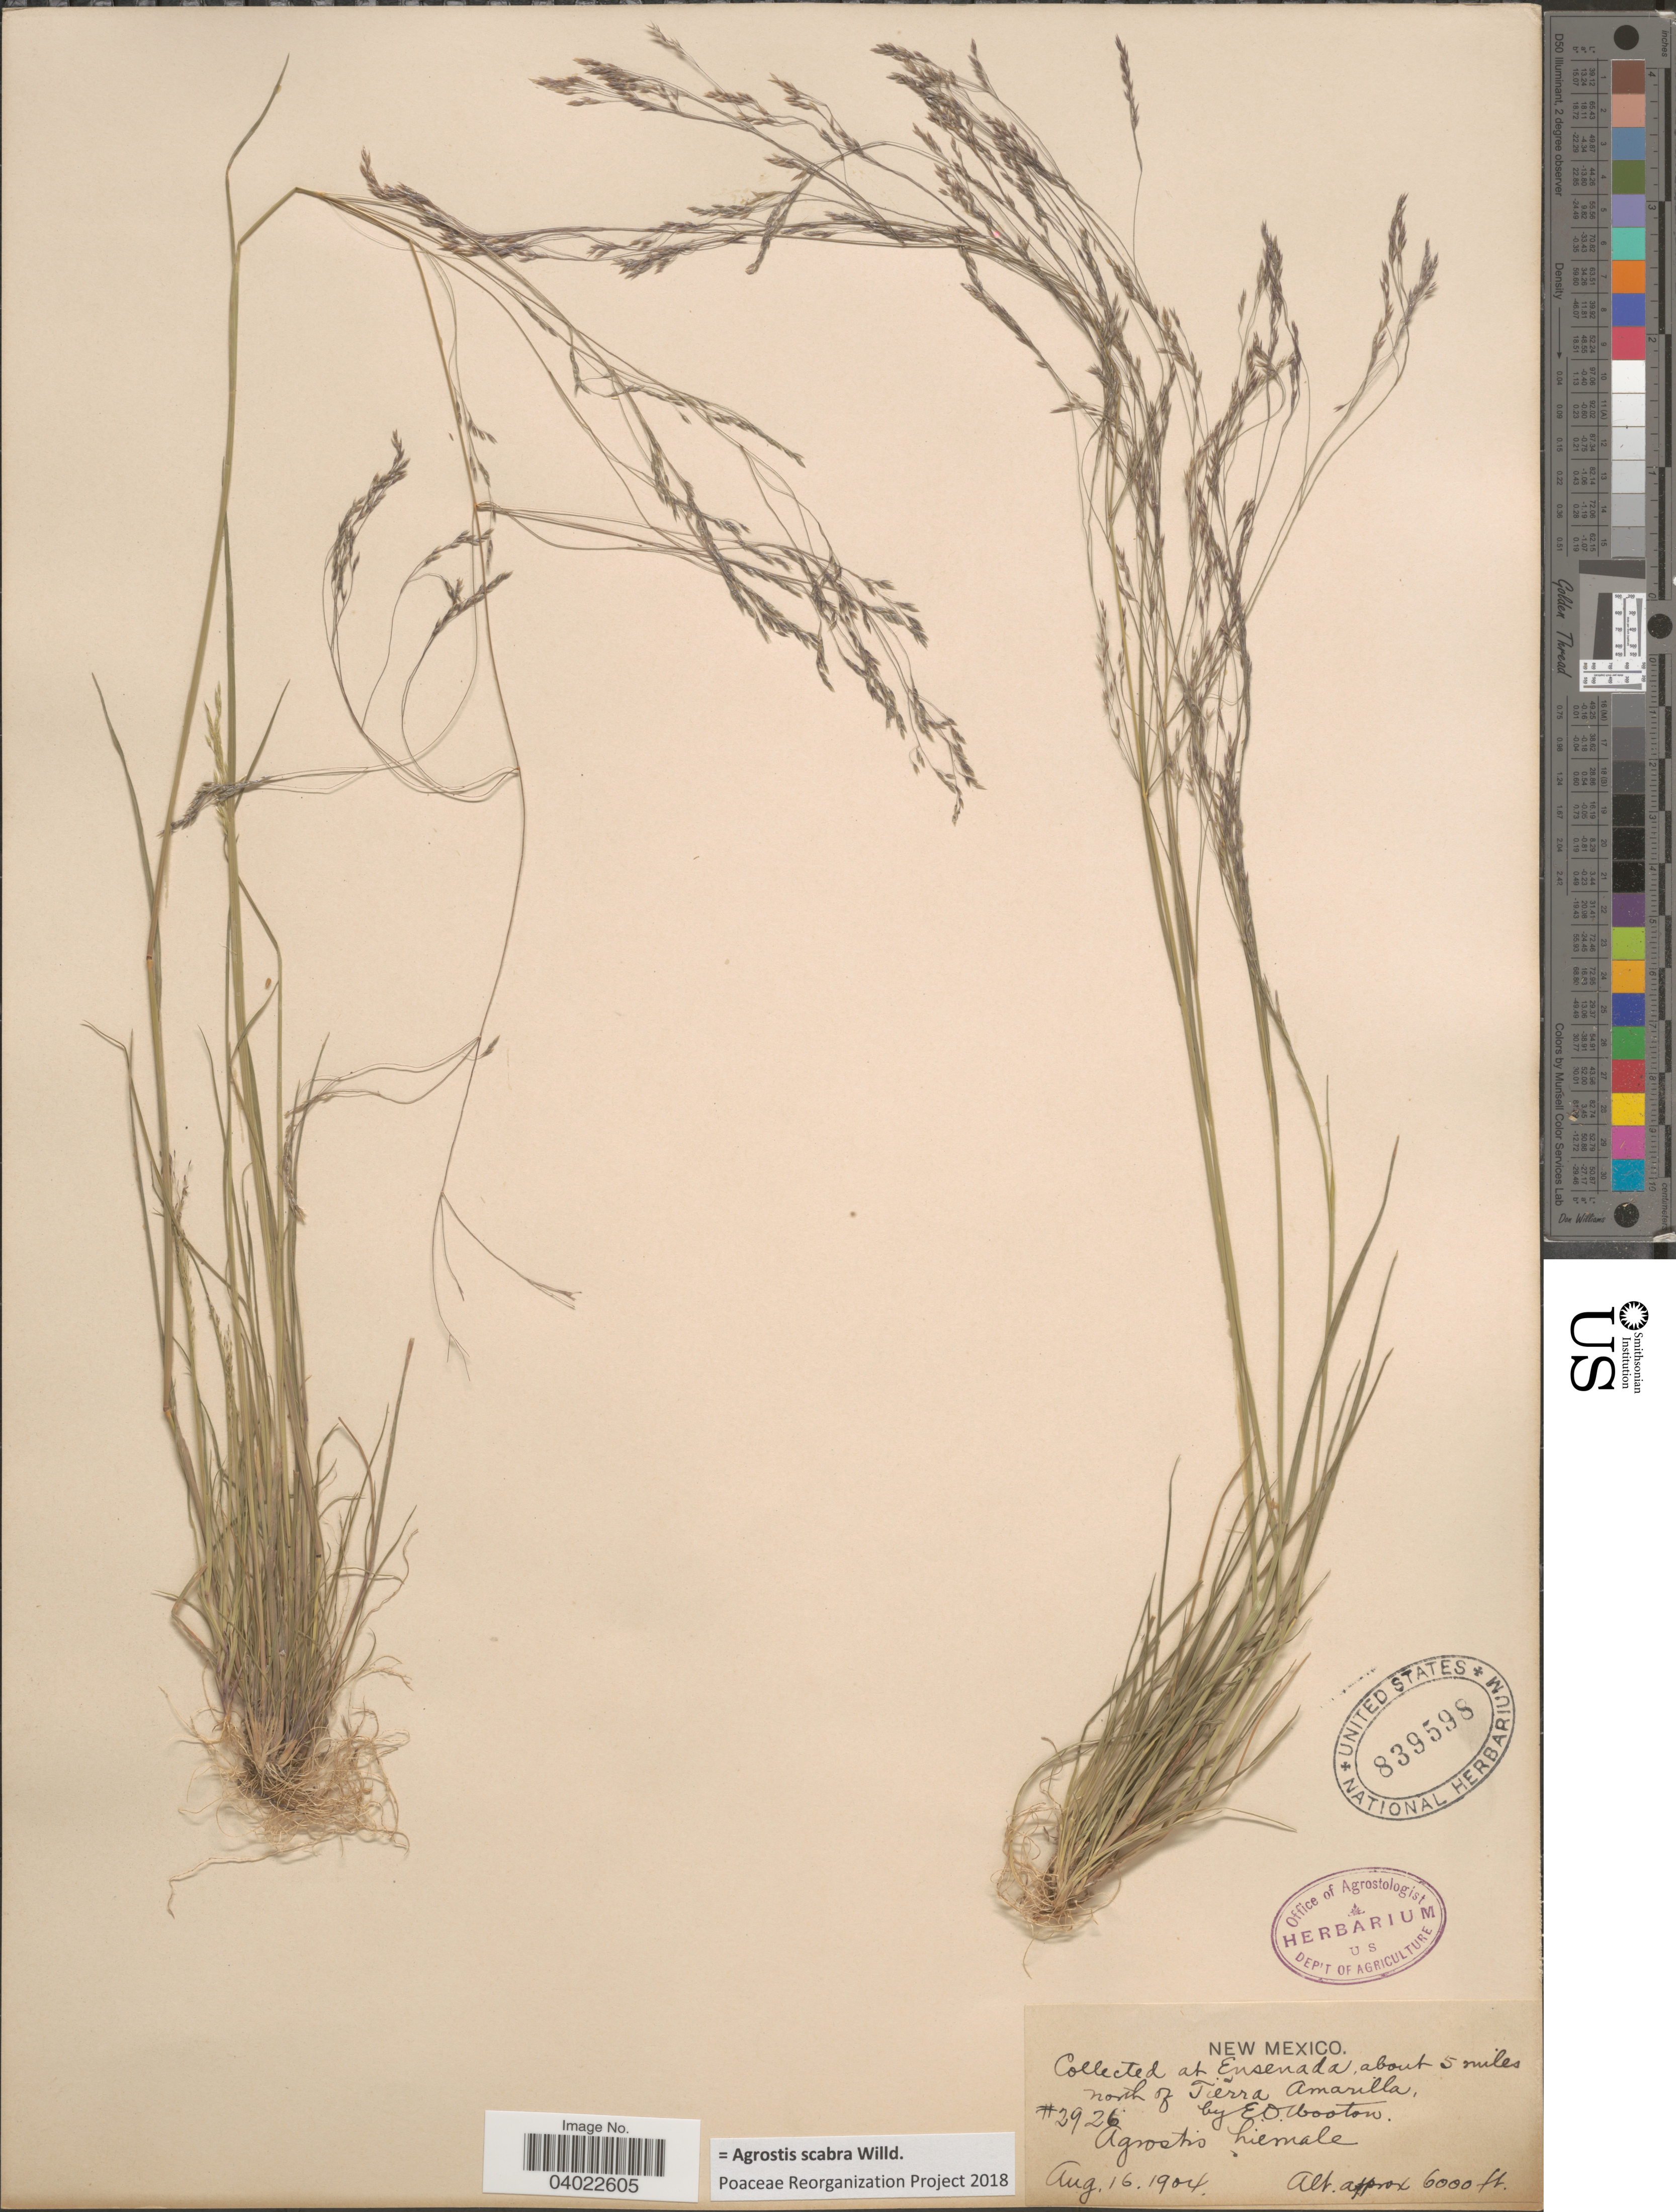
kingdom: Plantae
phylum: Tracheophyta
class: Liliopsida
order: Poales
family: Poaceae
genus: Agrostis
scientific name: Agrostis scabra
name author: Willd.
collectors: E. O. Wooton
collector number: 2926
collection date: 1904-08-16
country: United States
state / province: New Mexico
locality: At Ensenada, about 5 miles north of Tierra Amarilla.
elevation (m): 1829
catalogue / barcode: US 839598